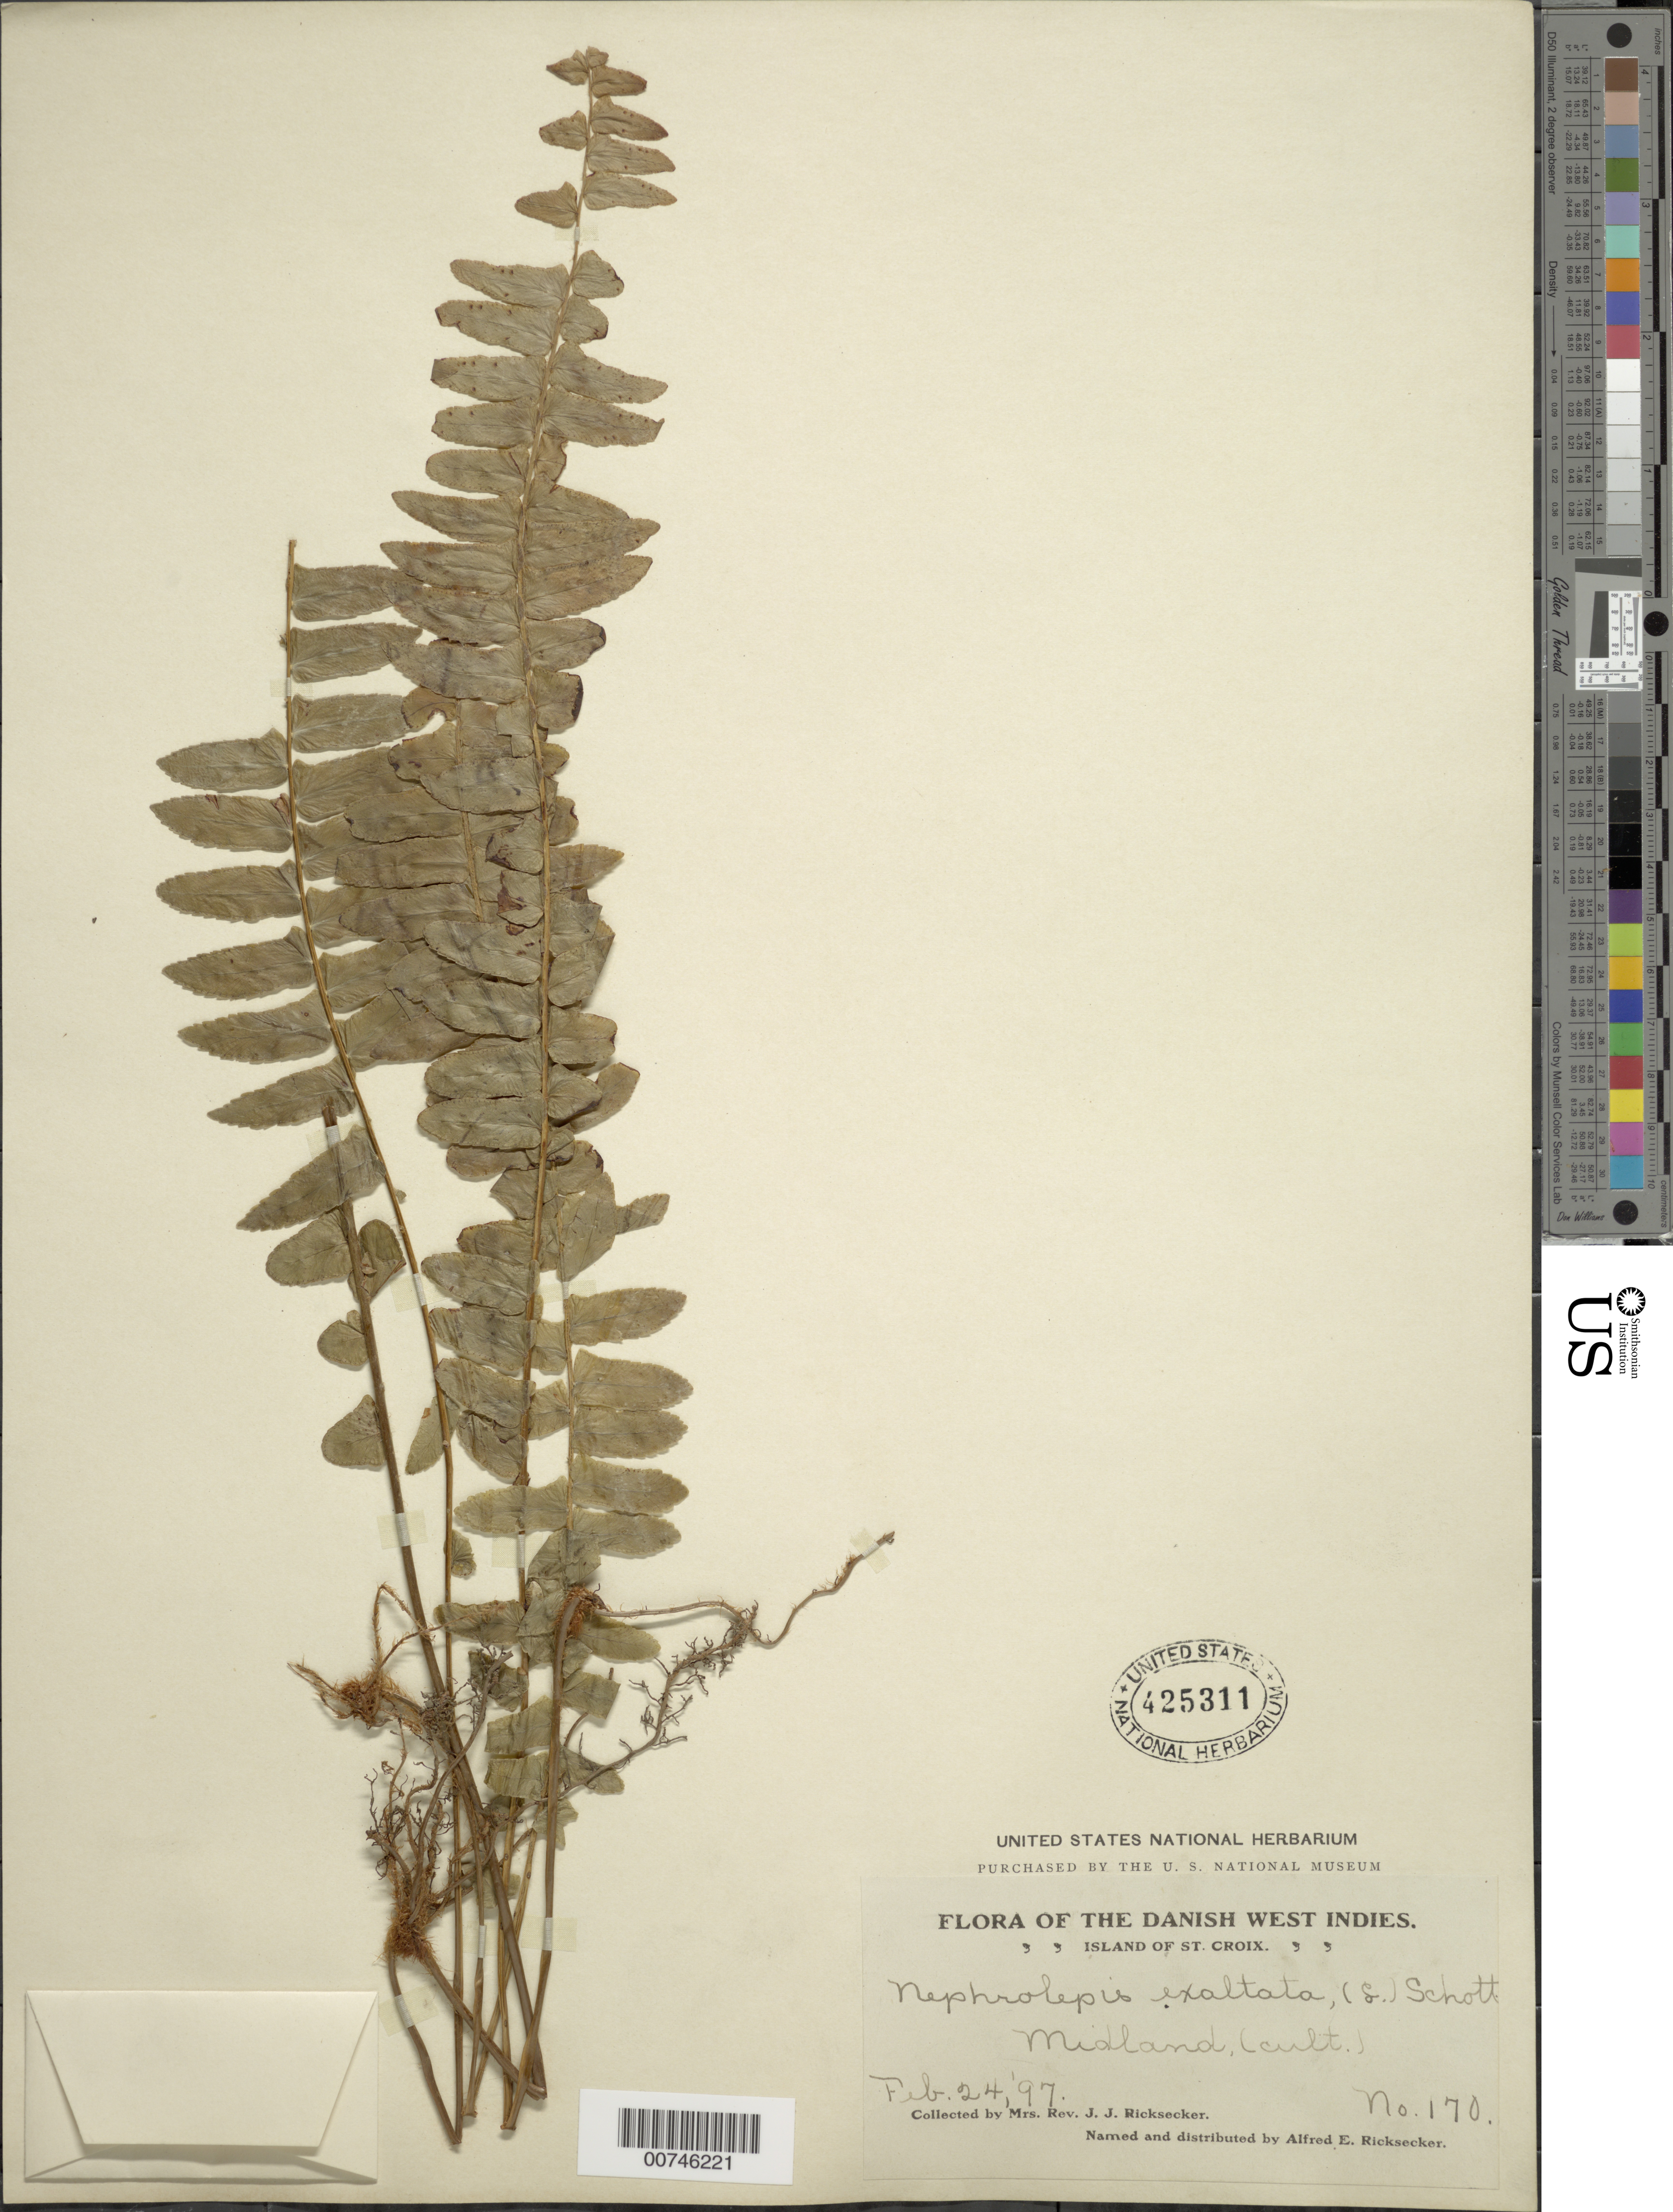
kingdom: Plantae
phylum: Tracheophyta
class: Polypodiopsida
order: Polypodiales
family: Nephrolepidaceae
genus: Nephrolepis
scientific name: Nephrolepis exaltata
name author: (L.) Schott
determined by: Ricksecker, A. E.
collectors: L. A. Ricksecker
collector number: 170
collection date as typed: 24 Feb 1897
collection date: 1897-02-24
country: U.S. Virgin Islands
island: St. Croix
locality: Midland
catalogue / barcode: US 425311